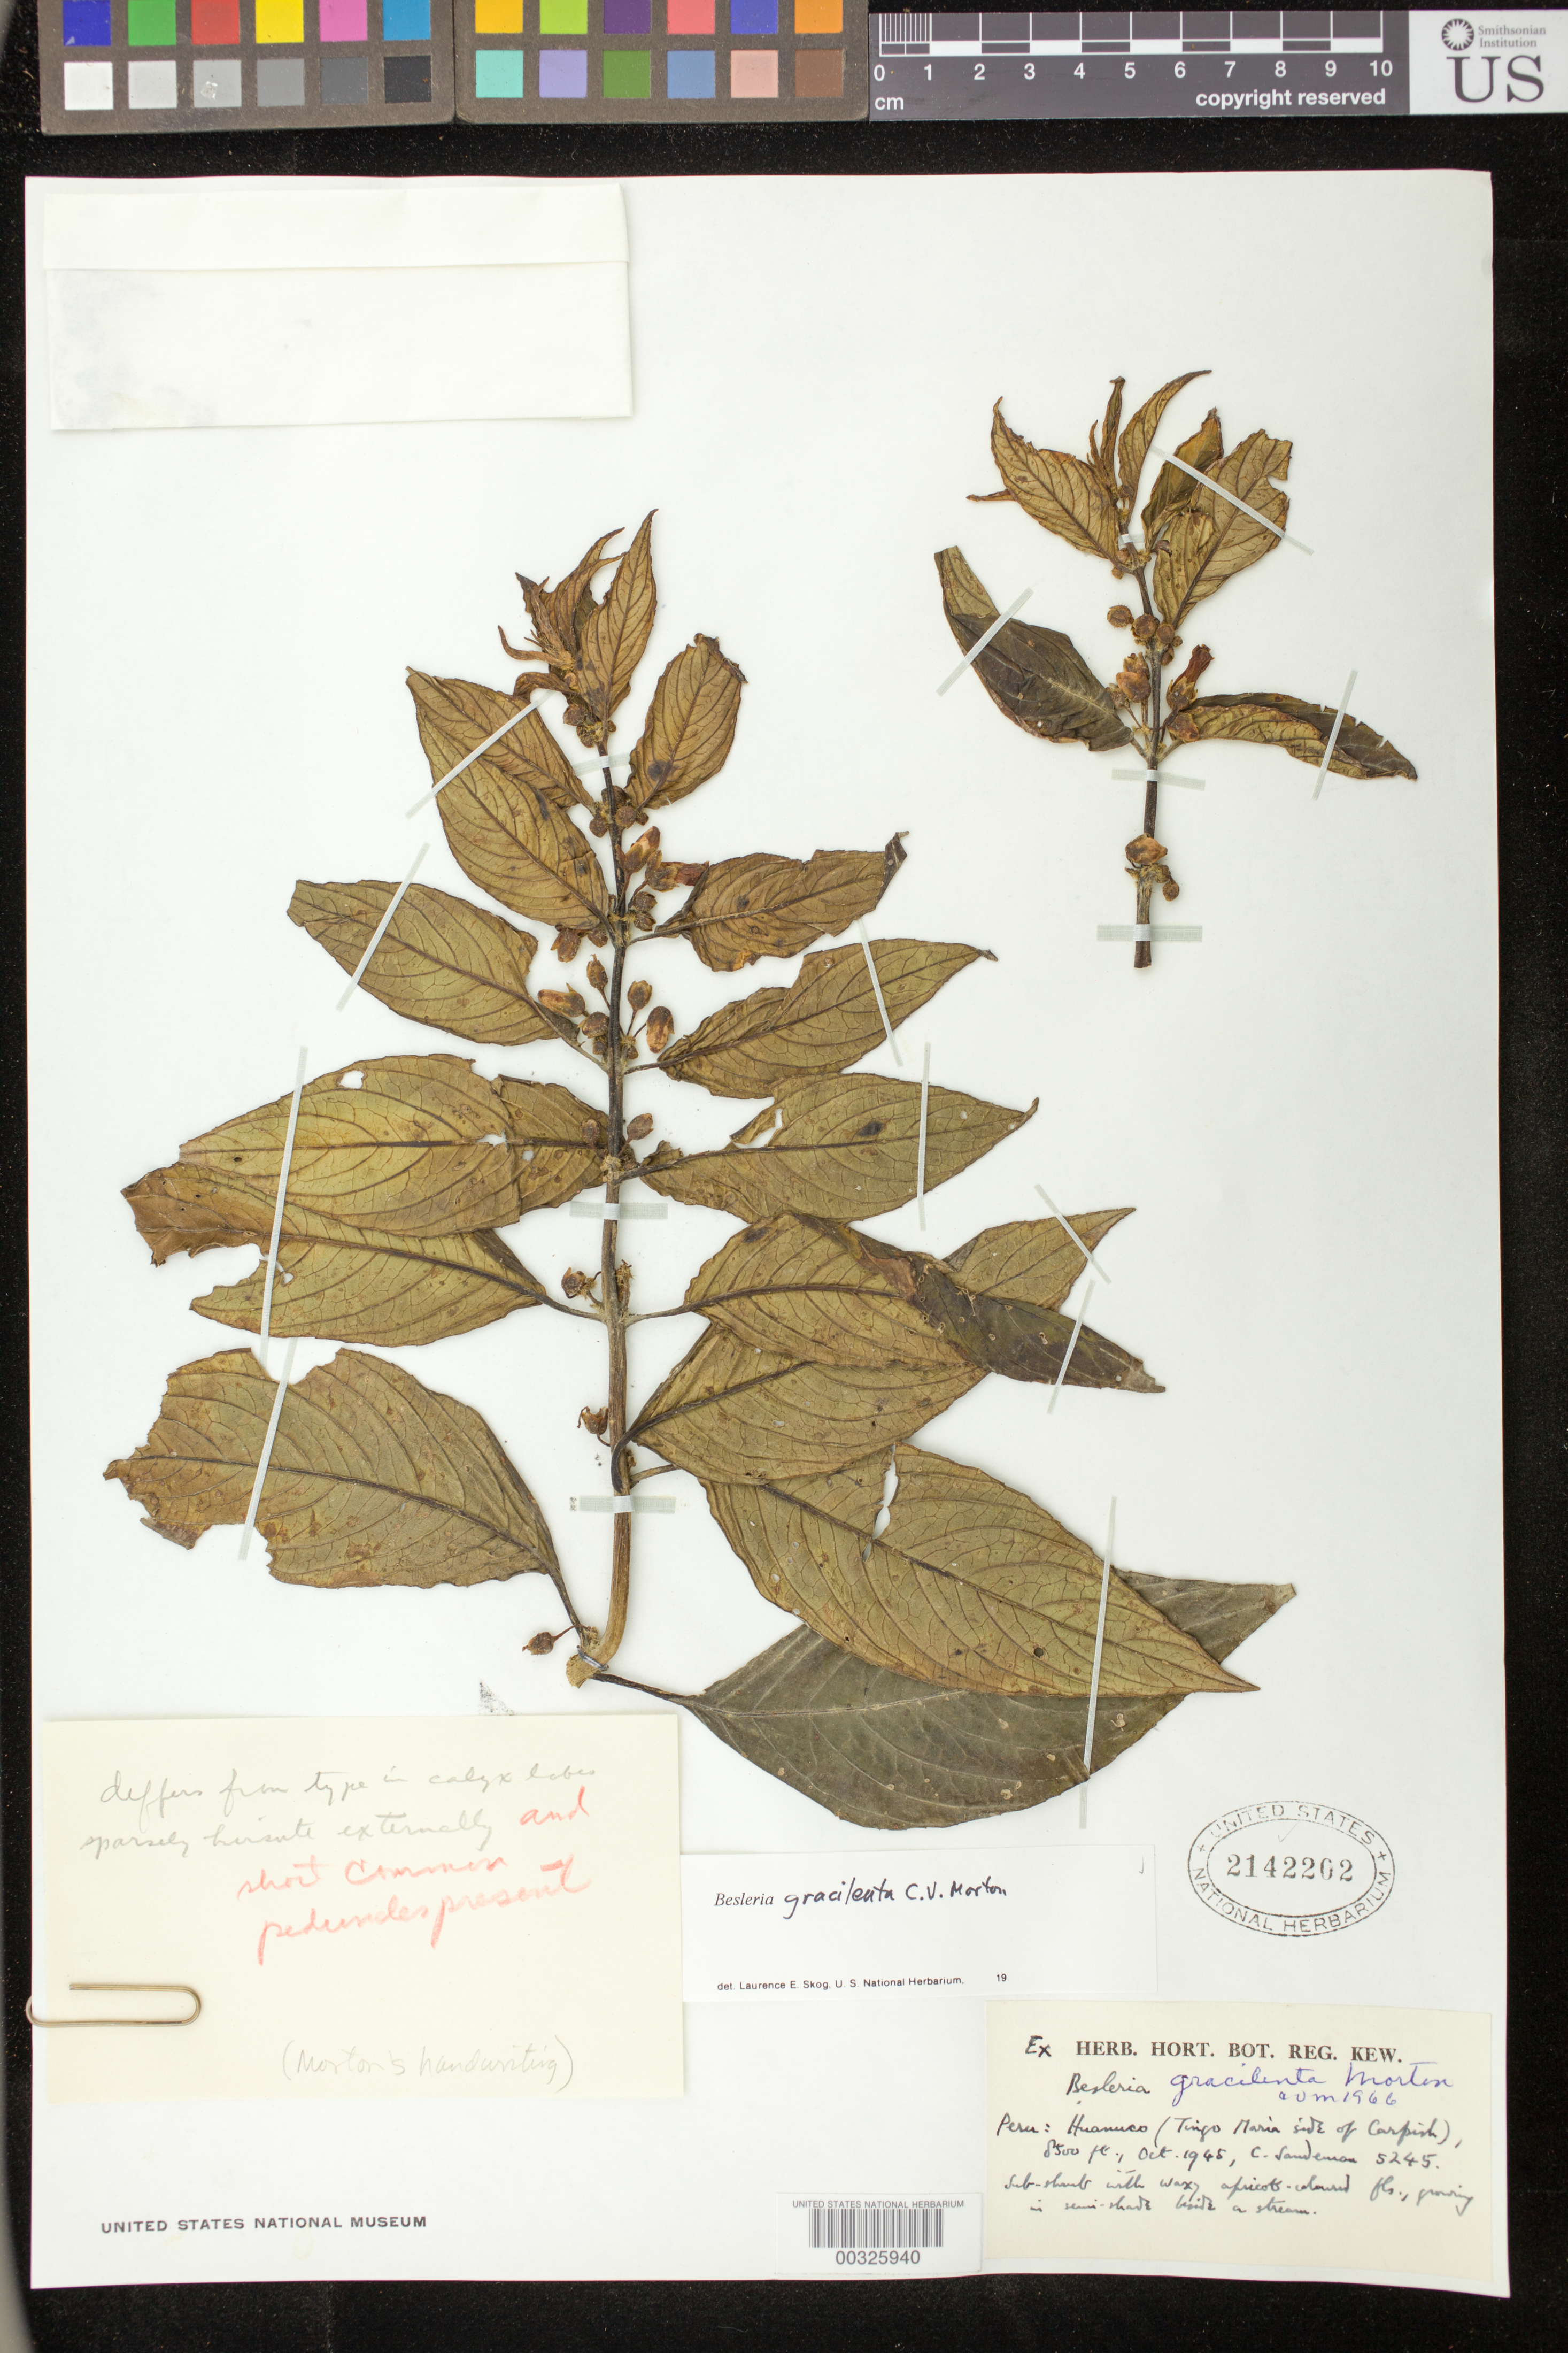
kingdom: Plantae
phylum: Tracheophyta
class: Magnoliopsida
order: Lamiales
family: Gesneriaceae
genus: Besleria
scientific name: Besleria gracilenta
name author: C.V. Morton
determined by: Skog, Laurence E.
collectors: C. Sandeman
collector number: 5245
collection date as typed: Oct 1945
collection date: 1945-10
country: Peru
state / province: Huánuco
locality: Tingo Maria side of Carpish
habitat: Semi-shade beside a stream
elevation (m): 2591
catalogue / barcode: US 2142202